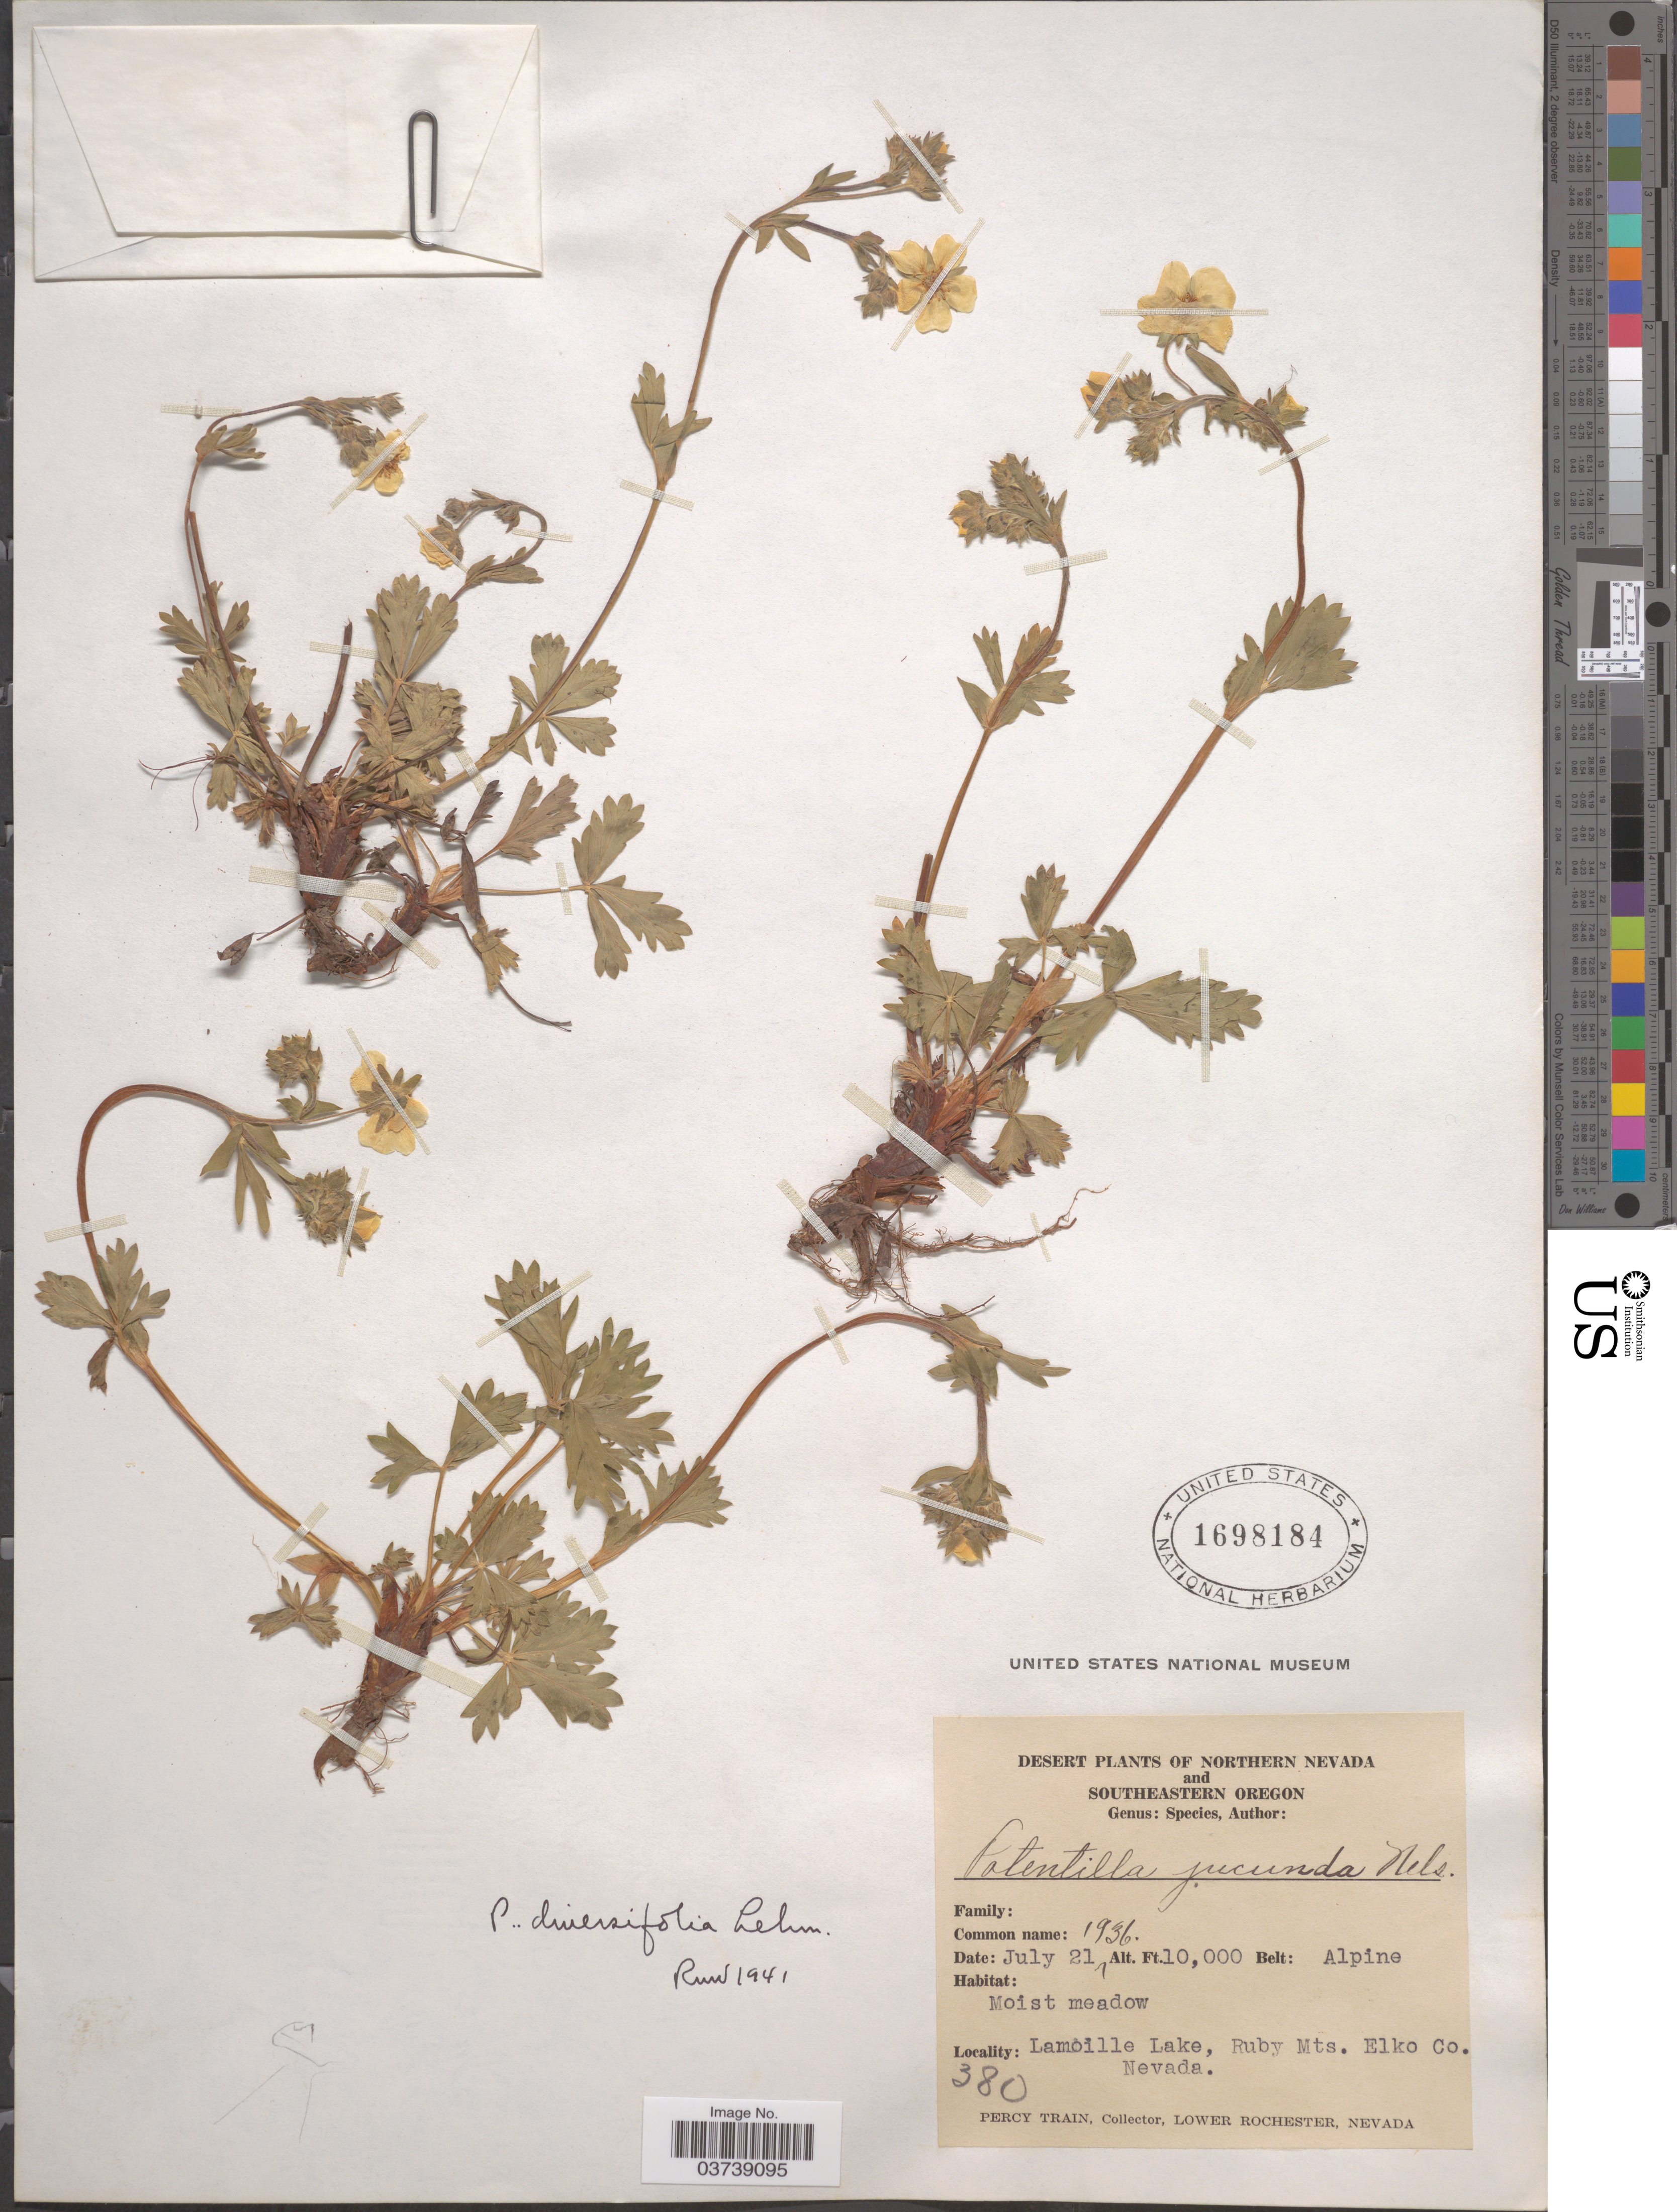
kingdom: Plantae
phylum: Tracheophyta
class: Magnoliopsida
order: Rosales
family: Rosaceae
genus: Potentilla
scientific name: Potentilla diversifolia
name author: Lehm.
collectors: P. Train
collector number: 380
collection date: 1936-07-21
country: United States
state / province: Nevada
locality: Northern Nevada. Lamoille Lake, Ruby Mts. Elko Co.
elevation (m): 3048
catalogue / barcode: US 1698184